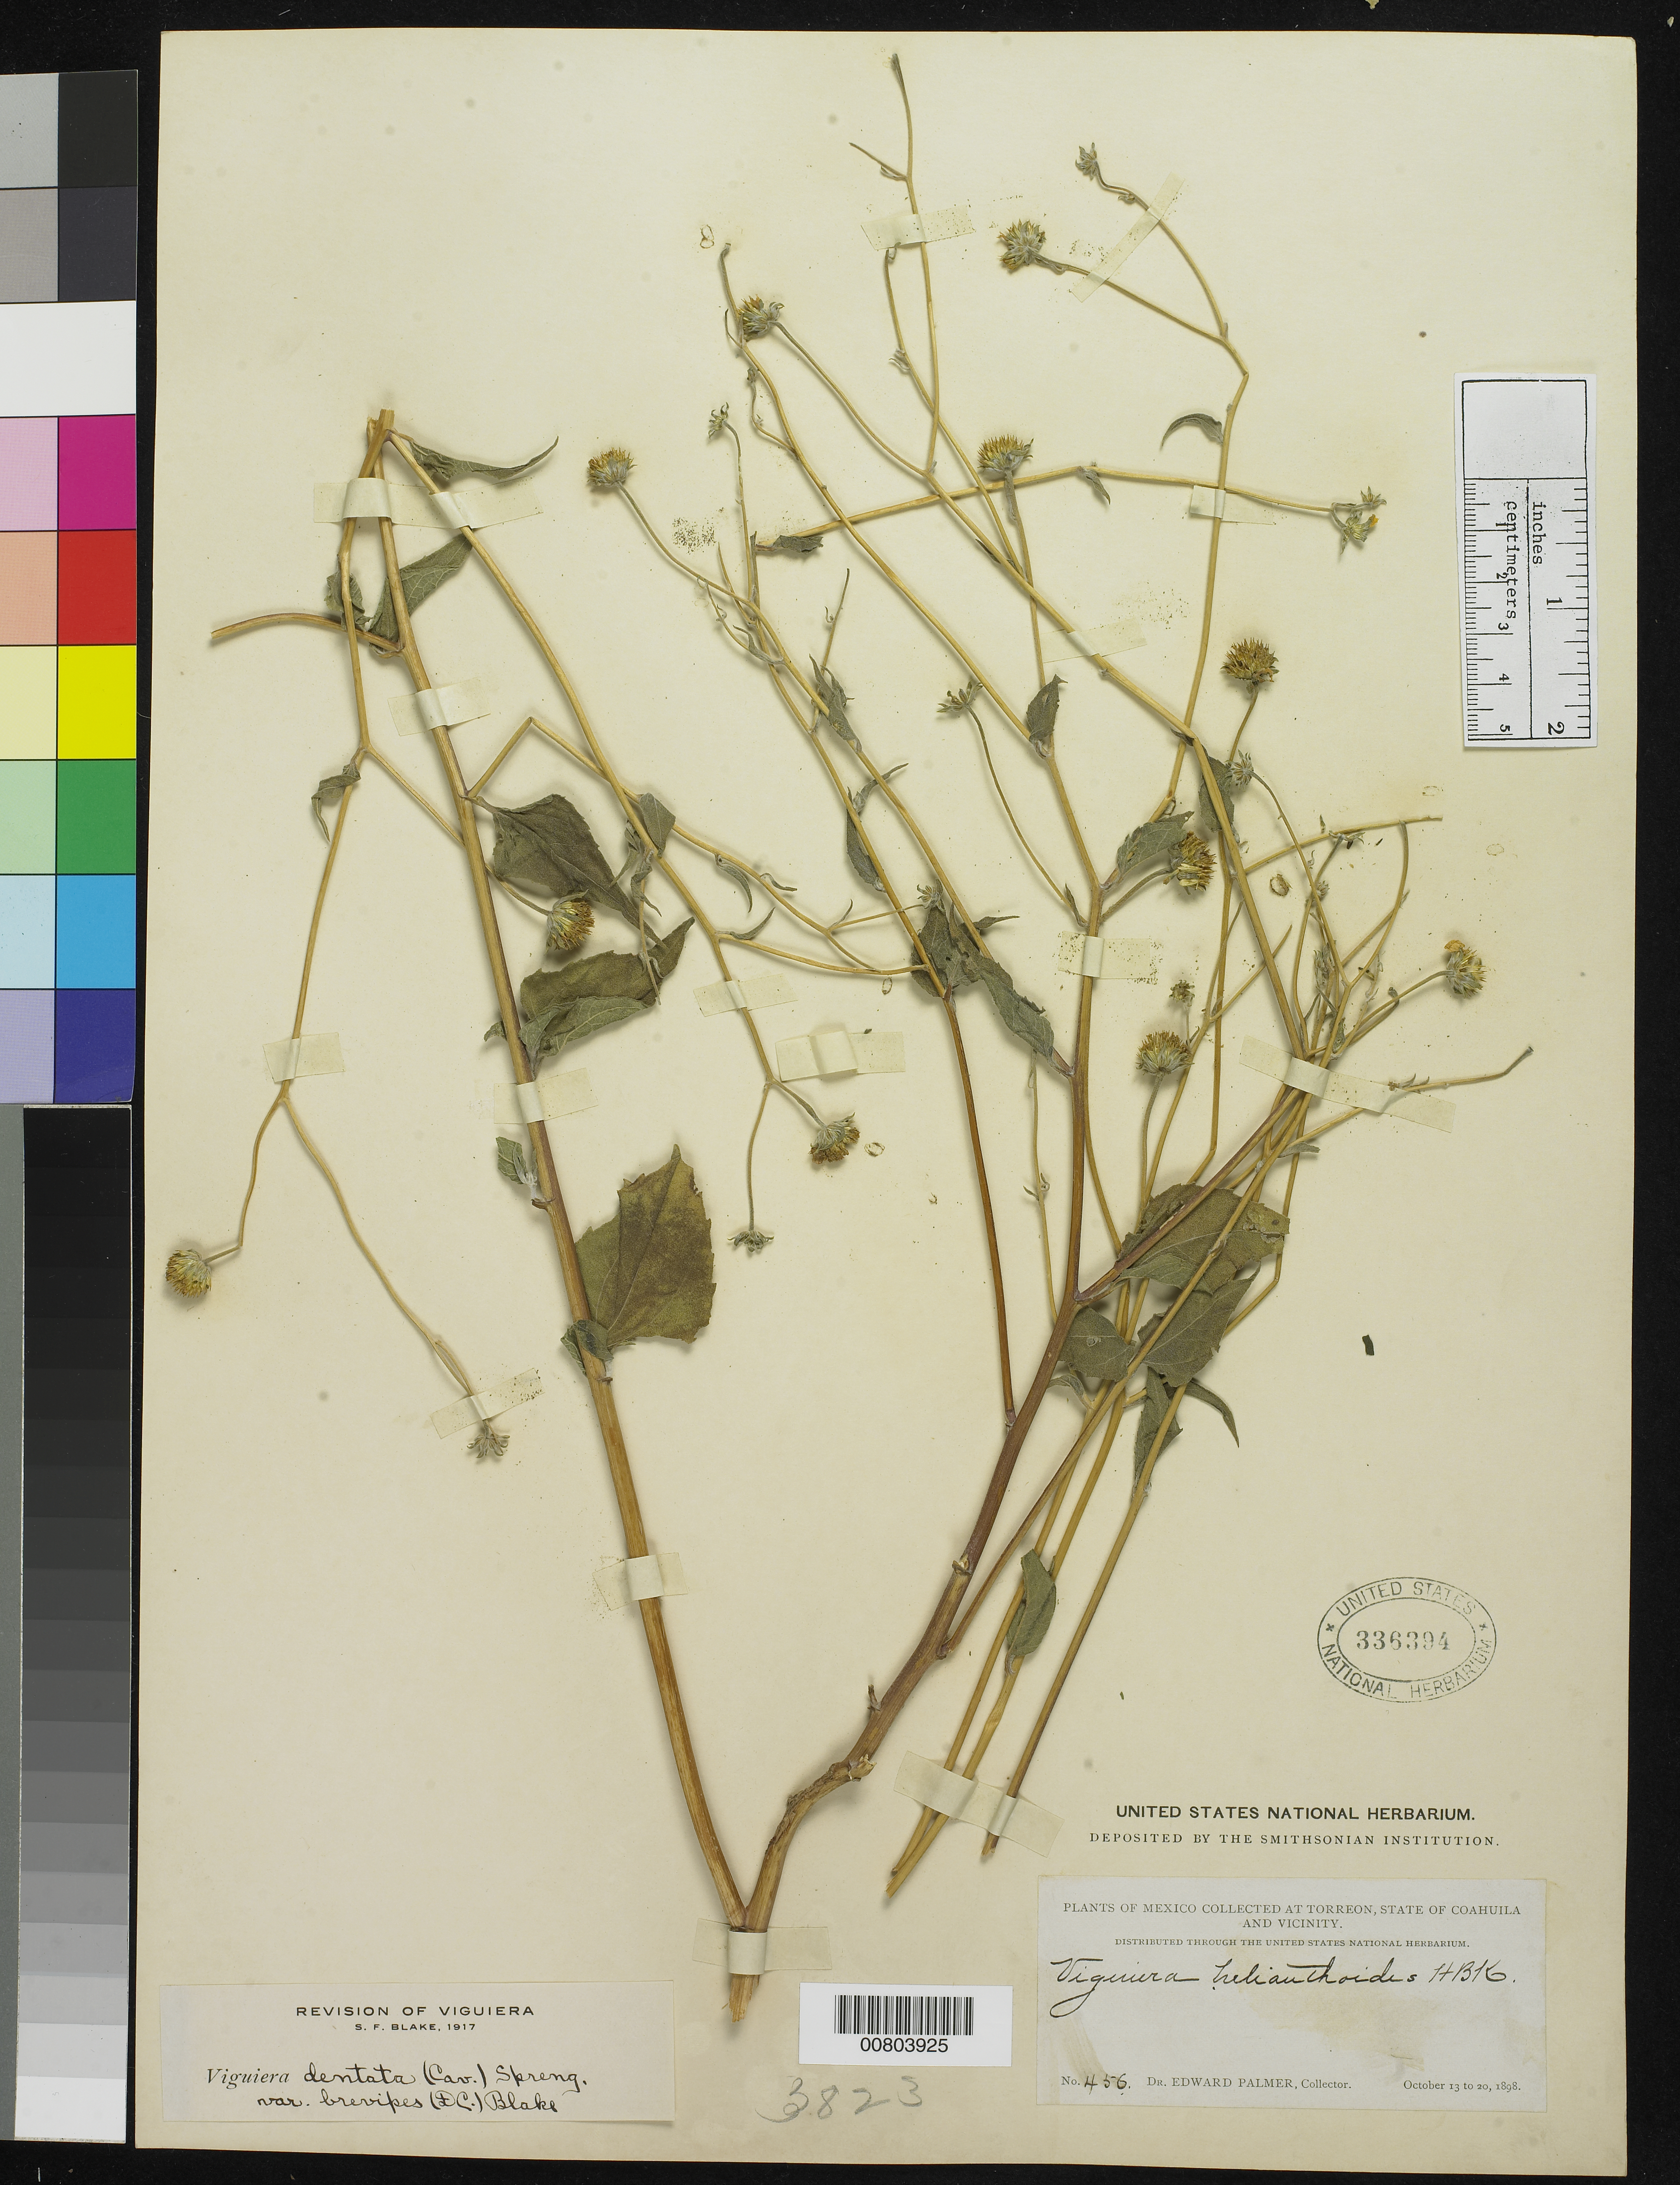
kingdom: Plantae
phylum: Tracheophyta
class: Magnoliopsida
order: Asterales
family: Asteraceae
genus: Viguiera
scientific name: Viguiera dentata var. brevipes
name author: (DC.) S.F. Blake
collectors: E. Palmer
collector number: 456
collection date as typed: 13 Oct 1898 to 20 Oct 1898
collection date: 1898-10-13/1898-10-20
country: Mexico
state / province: Coahuila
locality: Torreon, Coahuila and vicinity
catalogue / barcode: US 336394